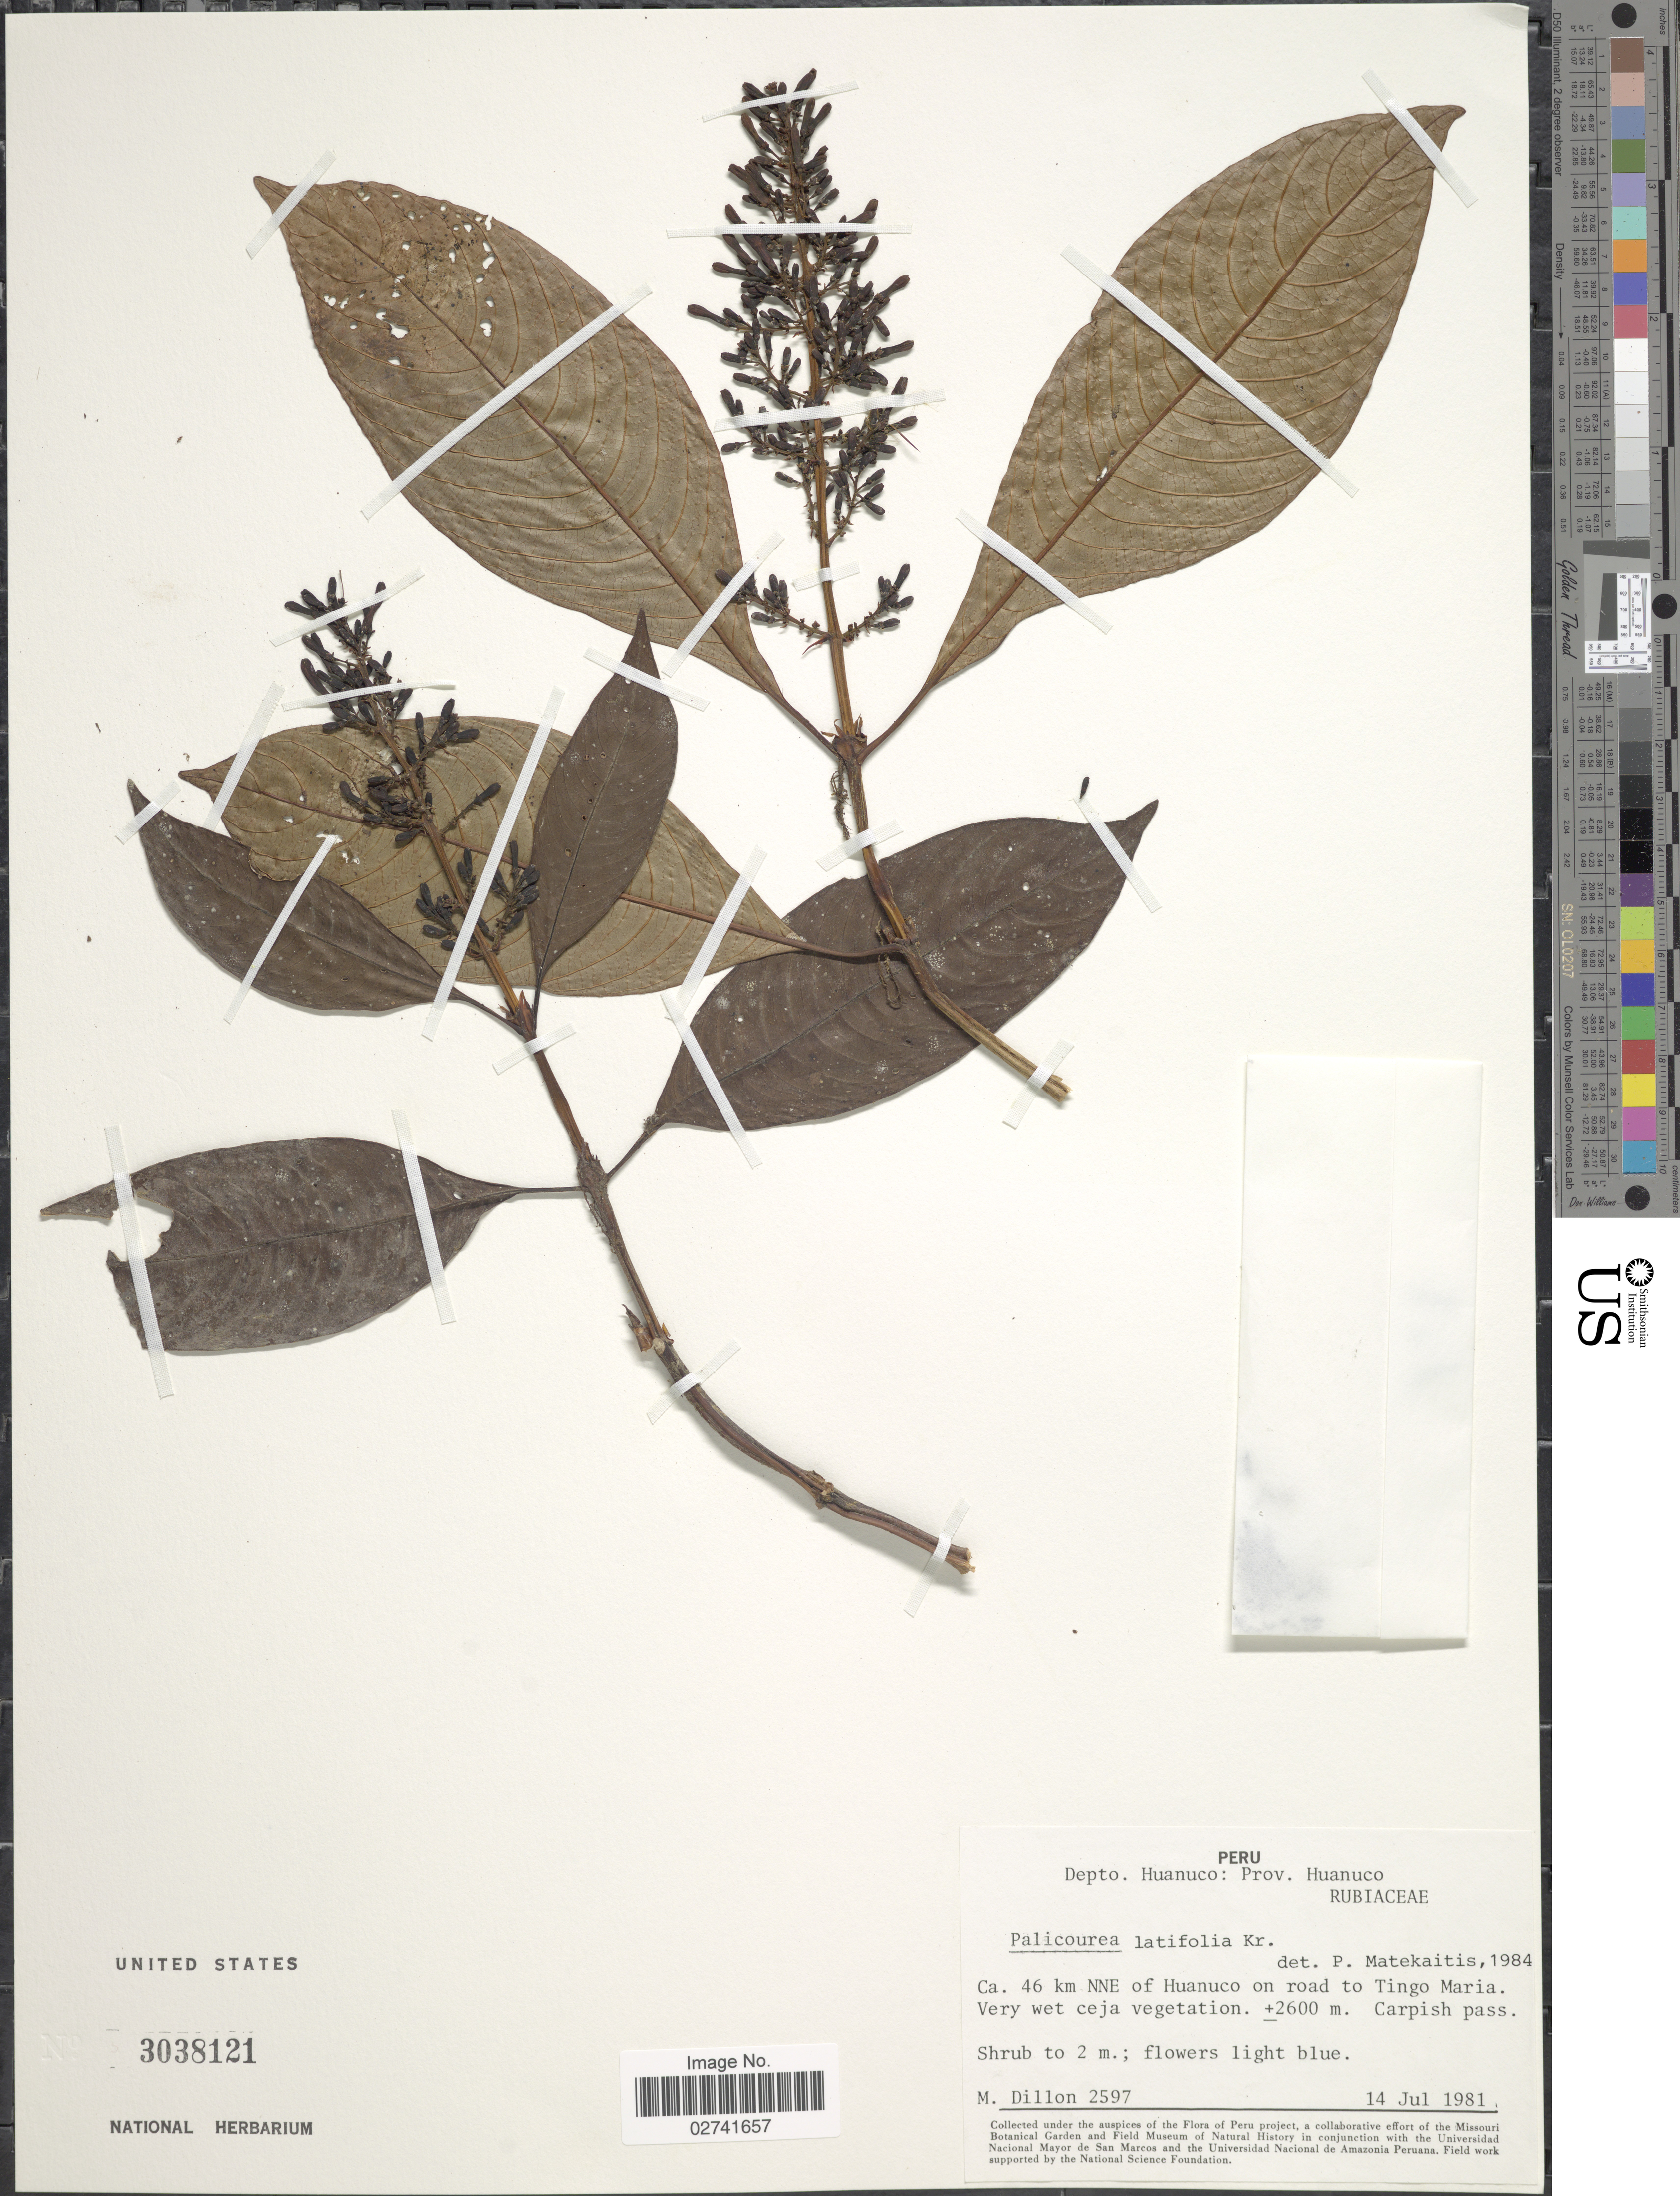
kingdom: Plantae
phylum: Tracheophyta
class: Magnoliopsida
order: Gentianales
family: Rubiaceae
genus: Palicourea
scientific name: Palicourea latifolia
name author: K. Krause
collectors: M. O. Dillon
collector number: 2597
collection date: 1981-07-14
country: Peru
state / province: Huánuco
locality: Depto. Huanuco, Ca. 46 km NNE of Huanuco on road to Tingo Maria. Very wet ceja vegetation. Carpish pass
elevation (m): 2600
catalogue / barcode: US 3038121